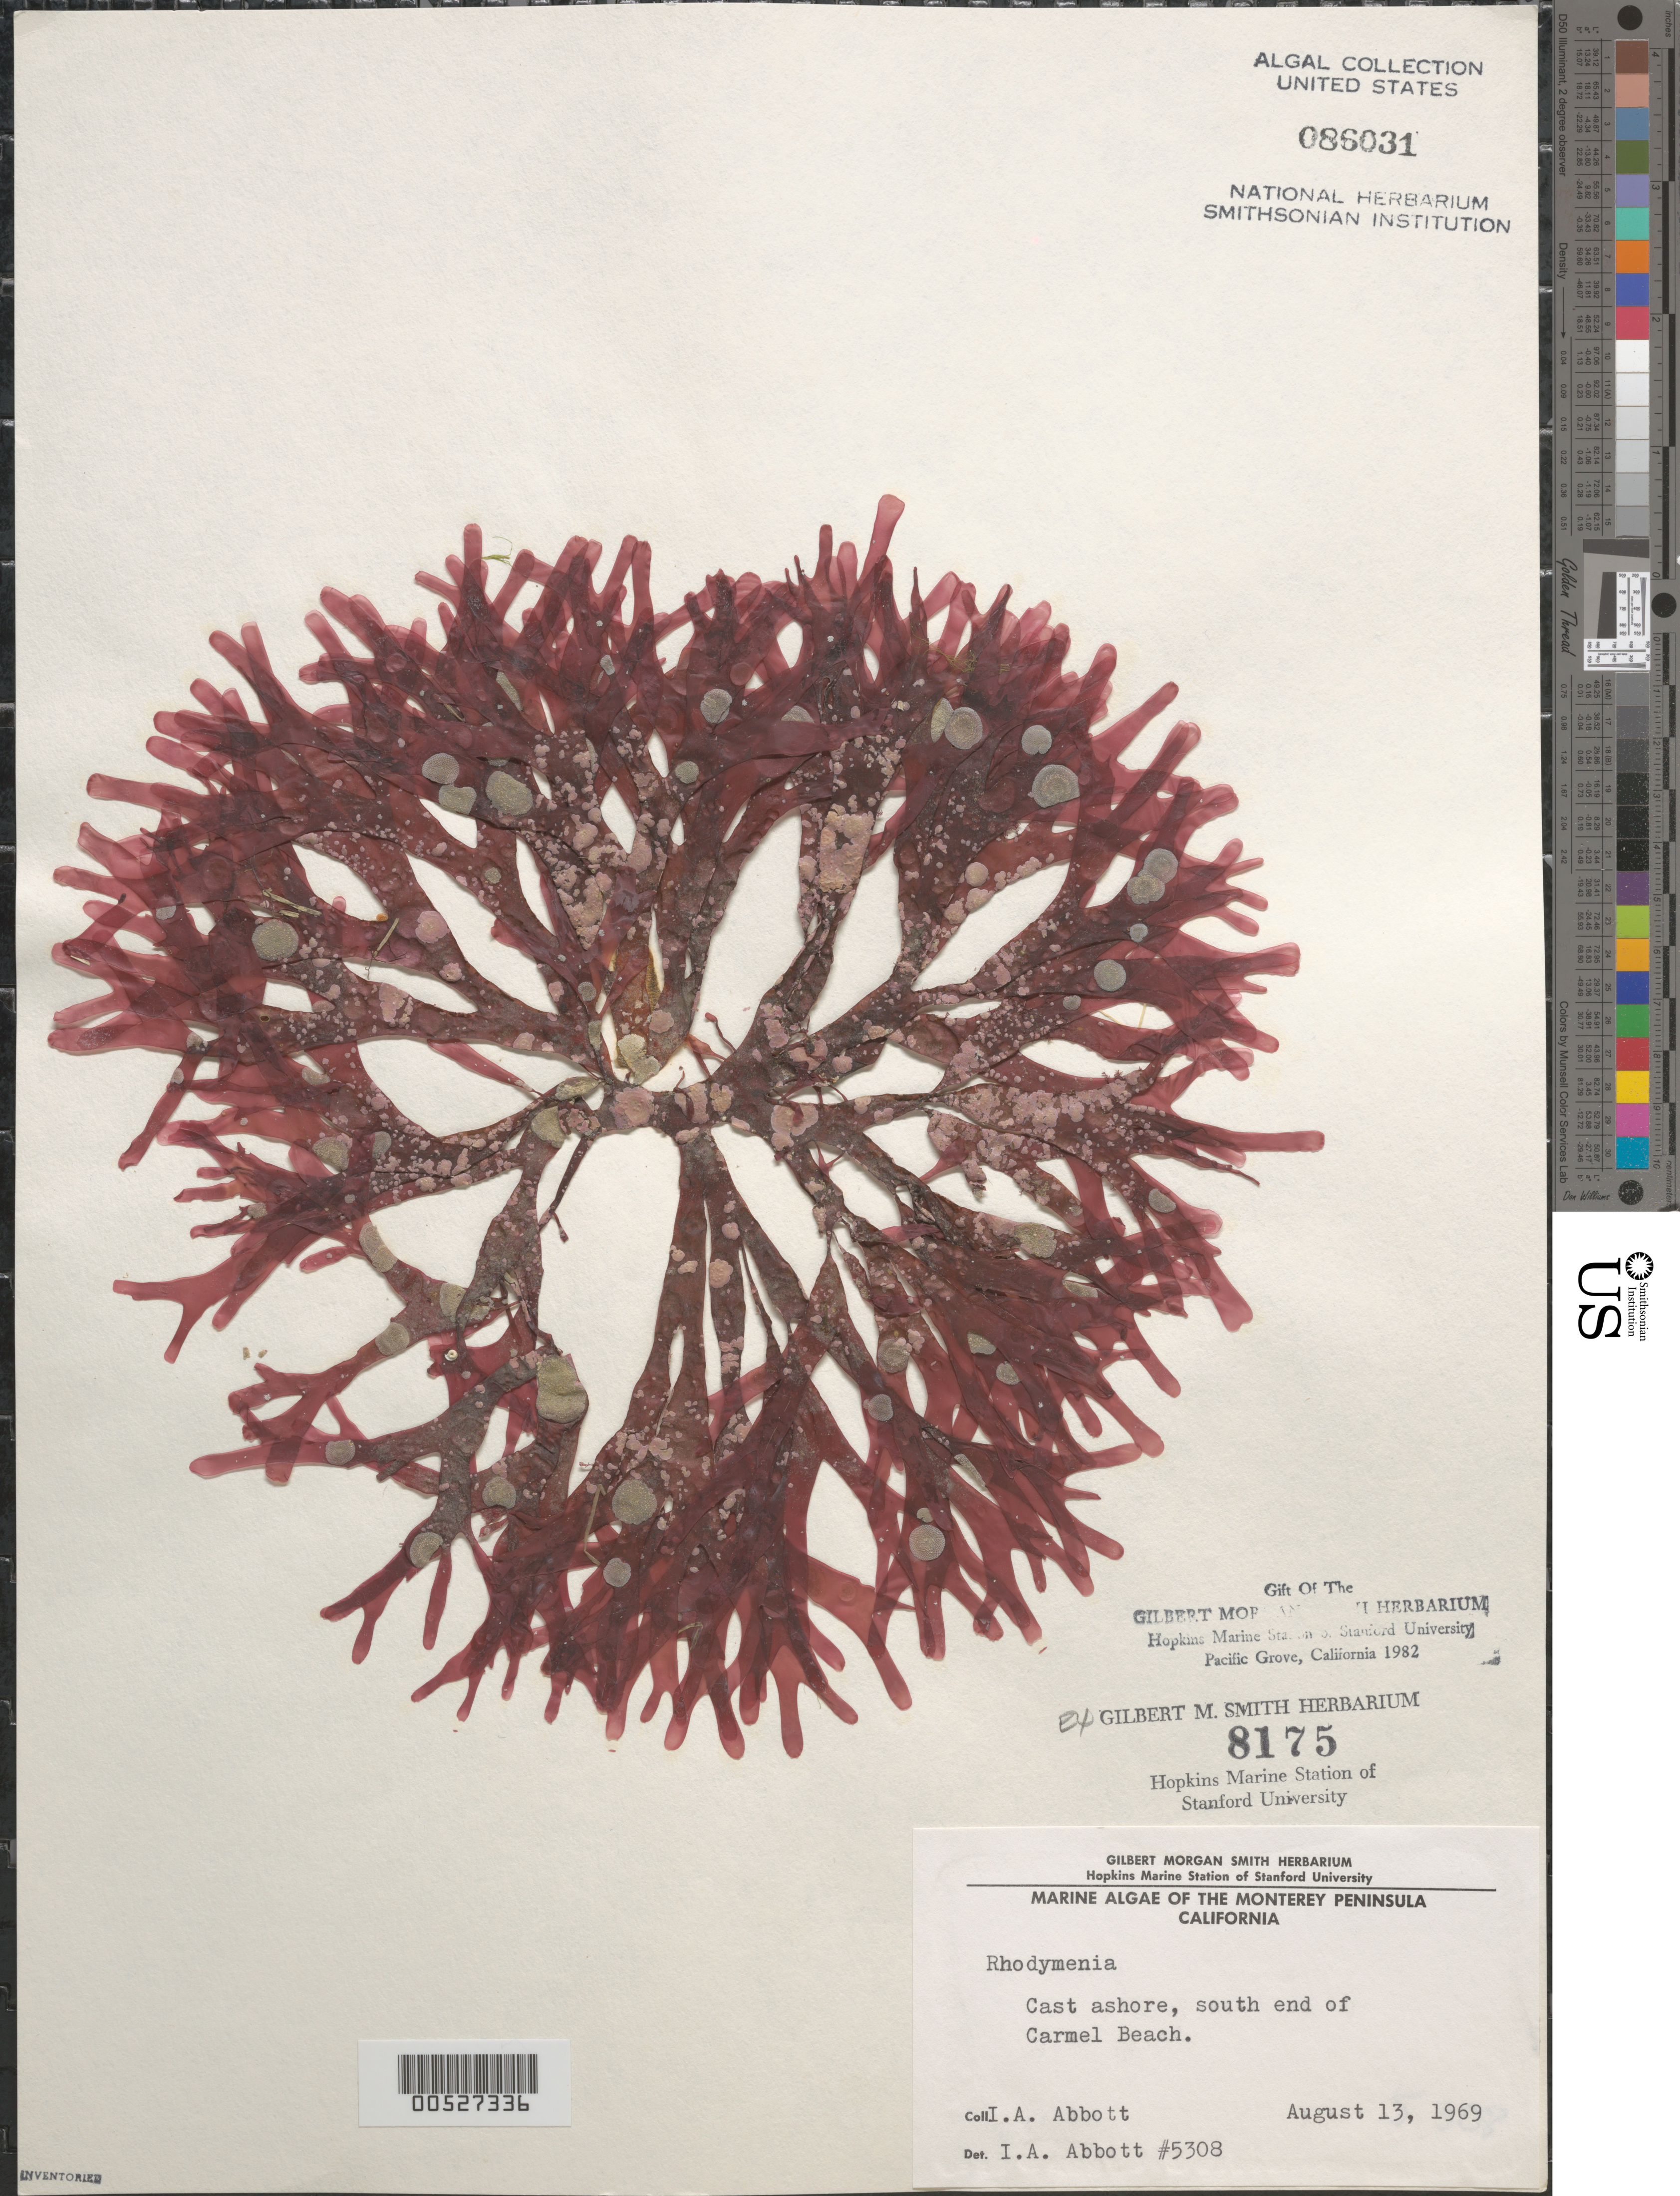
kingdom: Plantae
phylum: Rhodophyta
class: Florideophyceae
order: Rhodymeniales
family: Rhodymeniaceae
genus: Rhodymenia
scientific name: Rhodymenia sp.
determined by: Abbott, Isabella A.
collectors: I. A. Abbott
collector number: IAA 5308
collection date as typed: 13 Aug 1969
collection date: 1969-08-13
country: United States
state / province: California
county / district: Monterey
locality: Carmel Beach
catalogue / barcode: US 86031